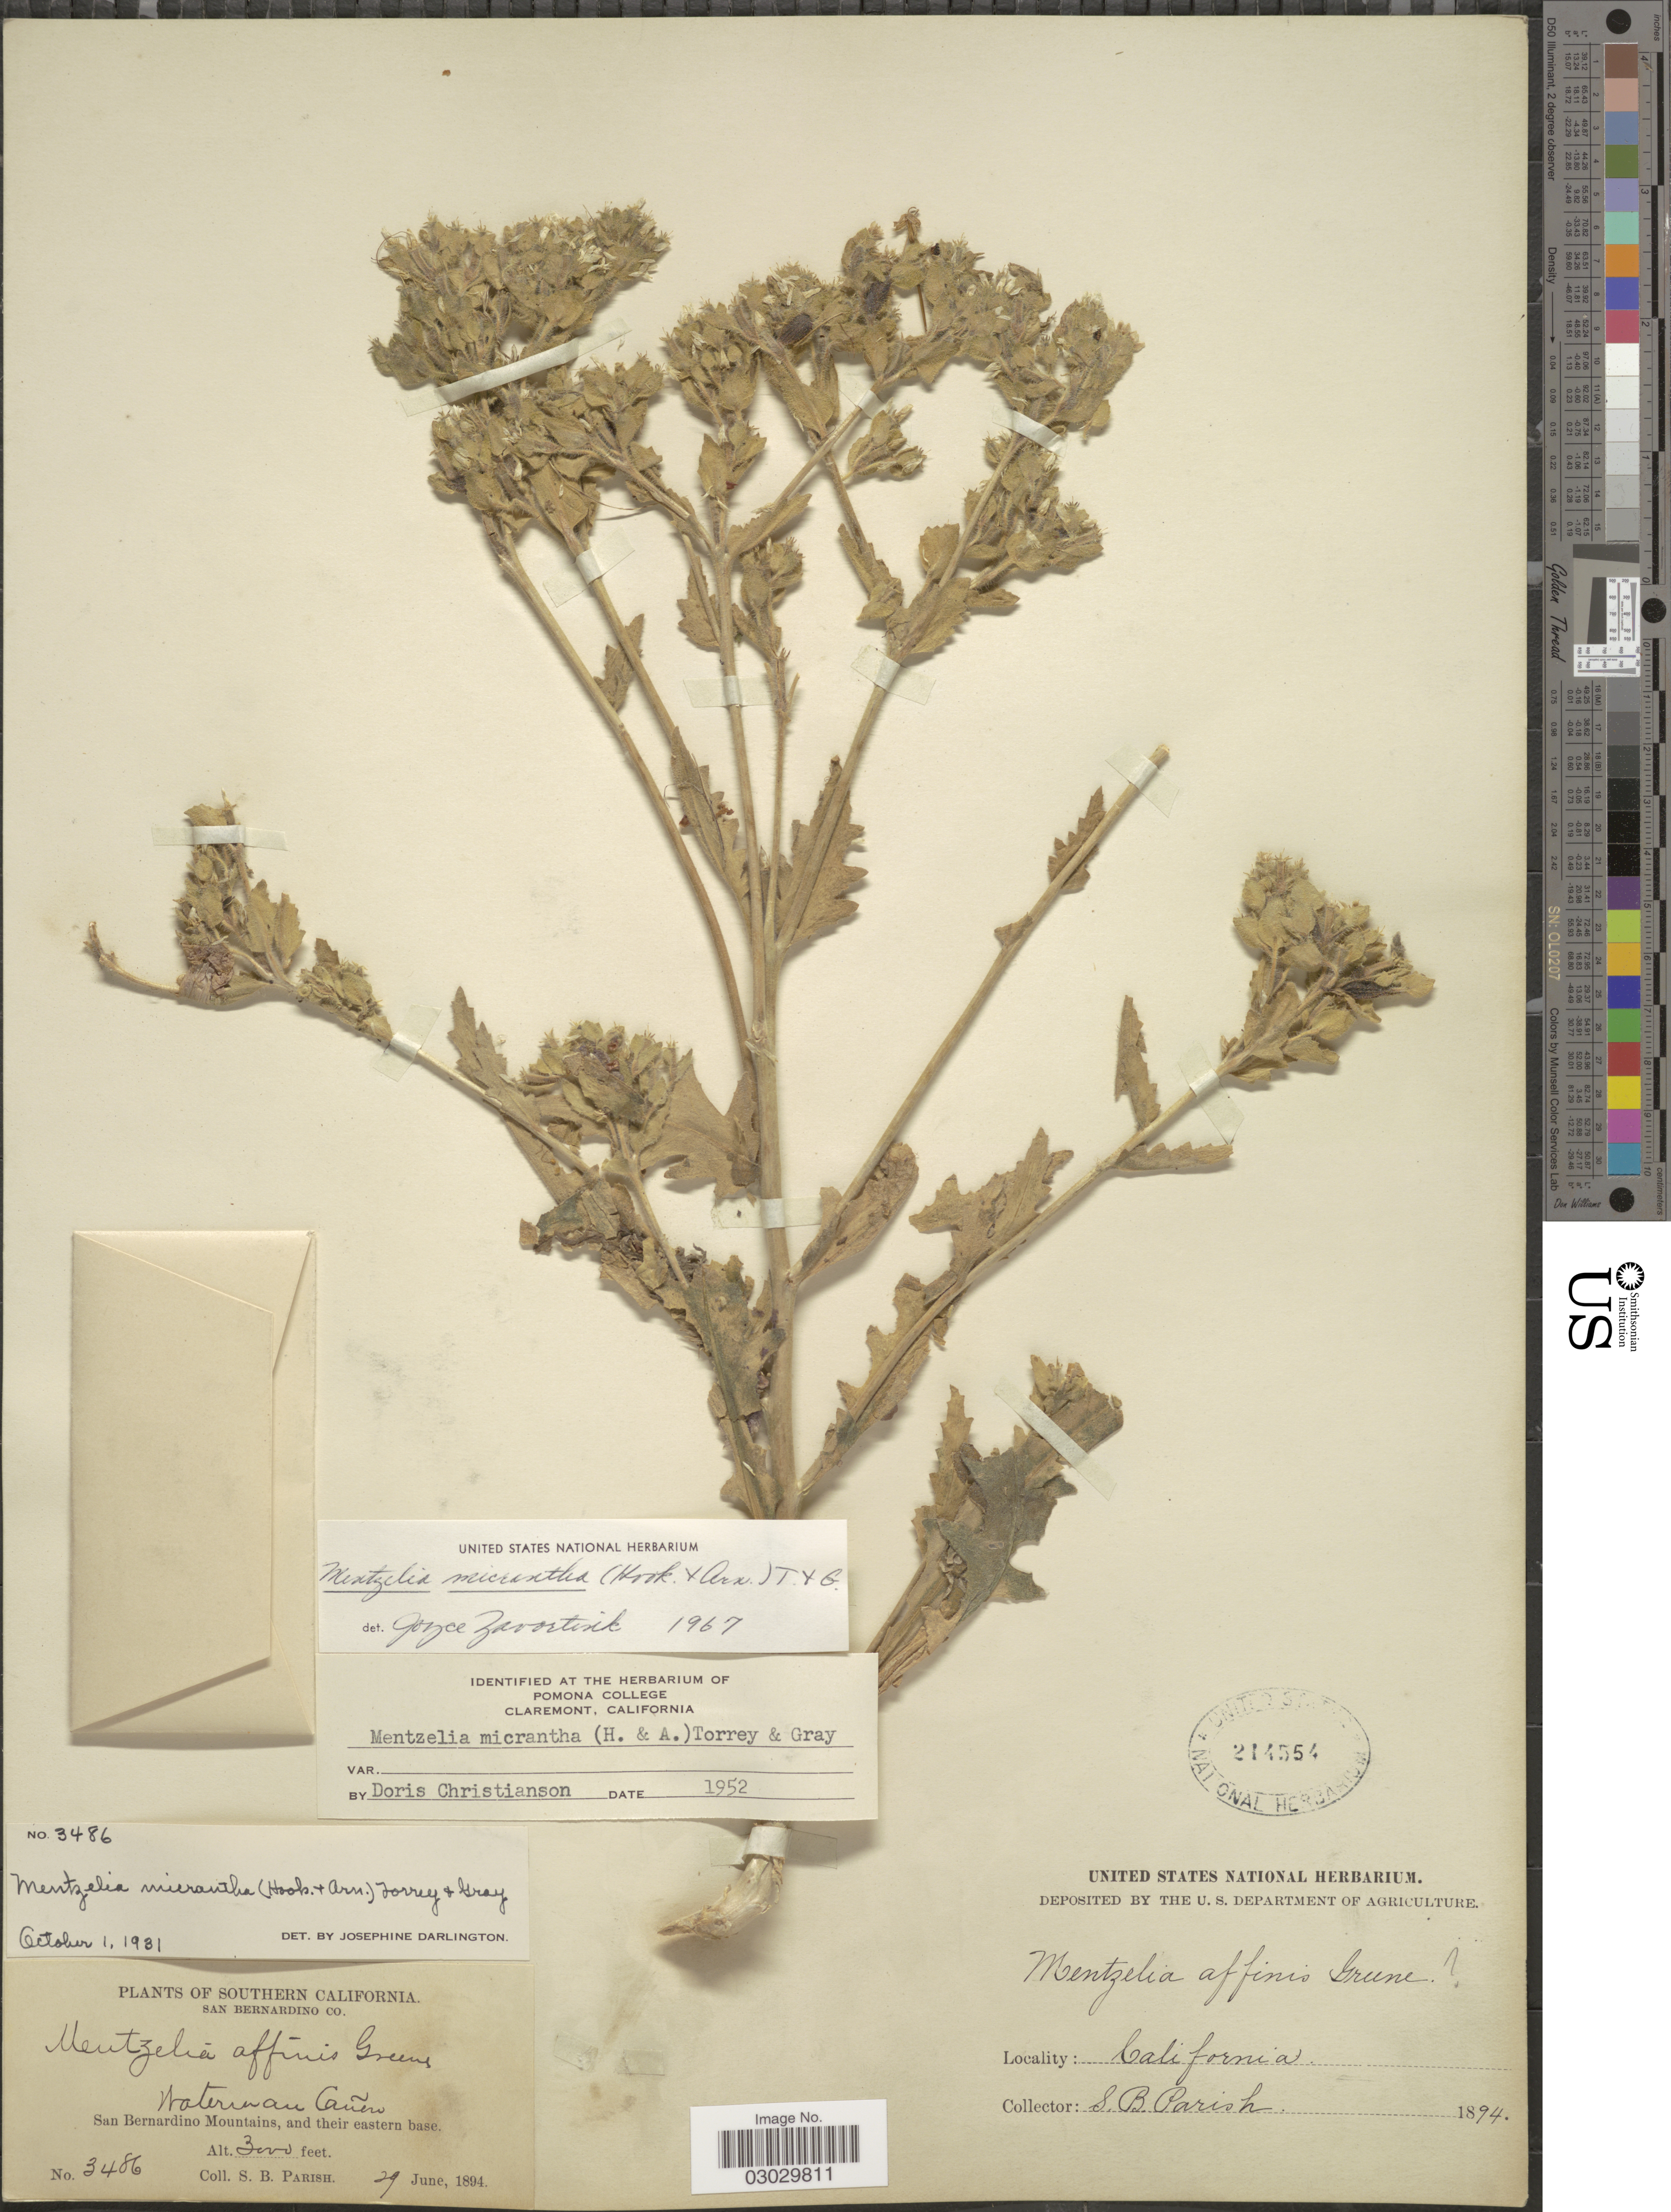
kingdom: Plantae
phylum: Tracheophyta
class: Magnoliopsida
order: Cornales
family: Loasaceae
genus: Mentzelia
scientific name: Mentzelia micrantha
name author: (Hook.) Torr. & A. Gray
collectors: S. B. Parish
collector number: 3486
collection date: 1894-06-29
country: United States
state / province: California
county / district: San Bernardino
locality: Southern California. San Bernardino Co. Waterman Cañero. San Bernardino Mountains, and their eastern base.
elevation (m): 914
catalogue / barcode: US 214554